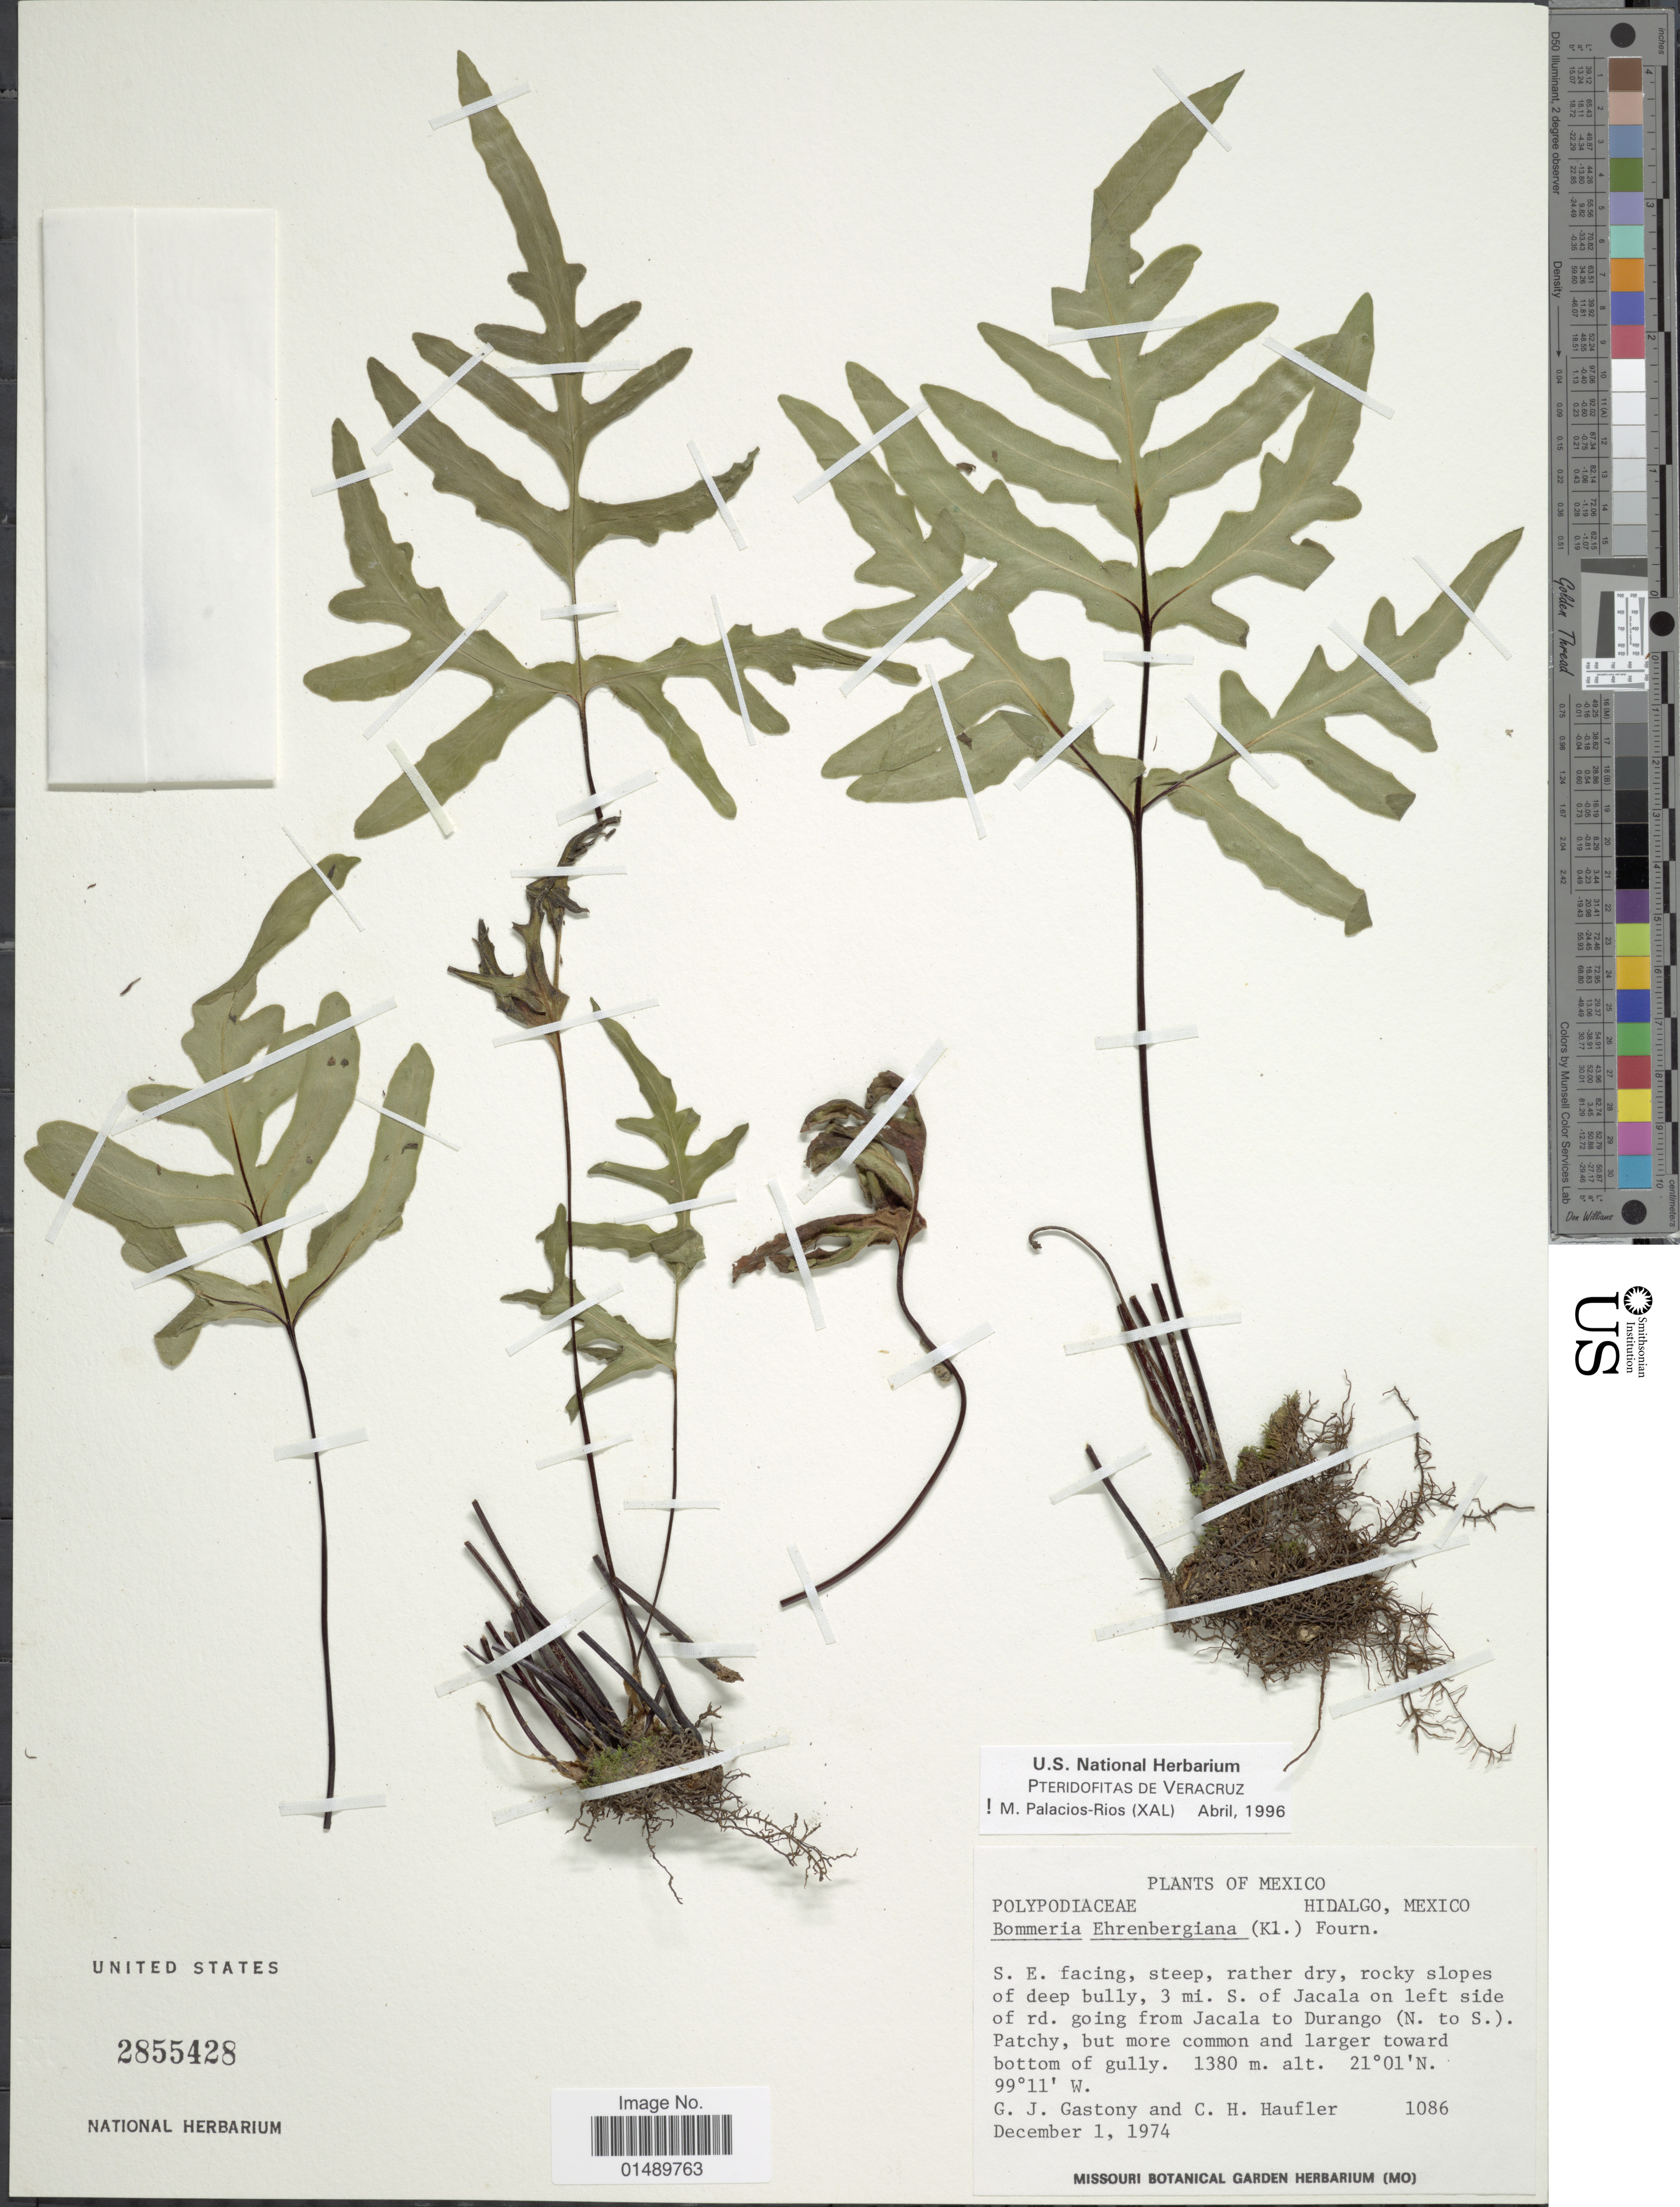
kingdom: Plantae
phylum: Tracheophyta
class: Polypodiopsida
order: Polypodiales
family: Pteridaceae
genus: Bommeria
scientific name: Bommeria ehrenbergiana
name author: (Klotzsch) Underw.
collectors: G. Gastony & C. H. Haufler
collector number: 1086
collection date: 1974-12-01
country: Mexico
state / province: Hidalgo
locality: Mexico, 3 mi. S. of Jacala on left side of rd. going from Jacala to Durango (N. to S.).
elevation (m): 1380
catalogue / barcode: US 2855428